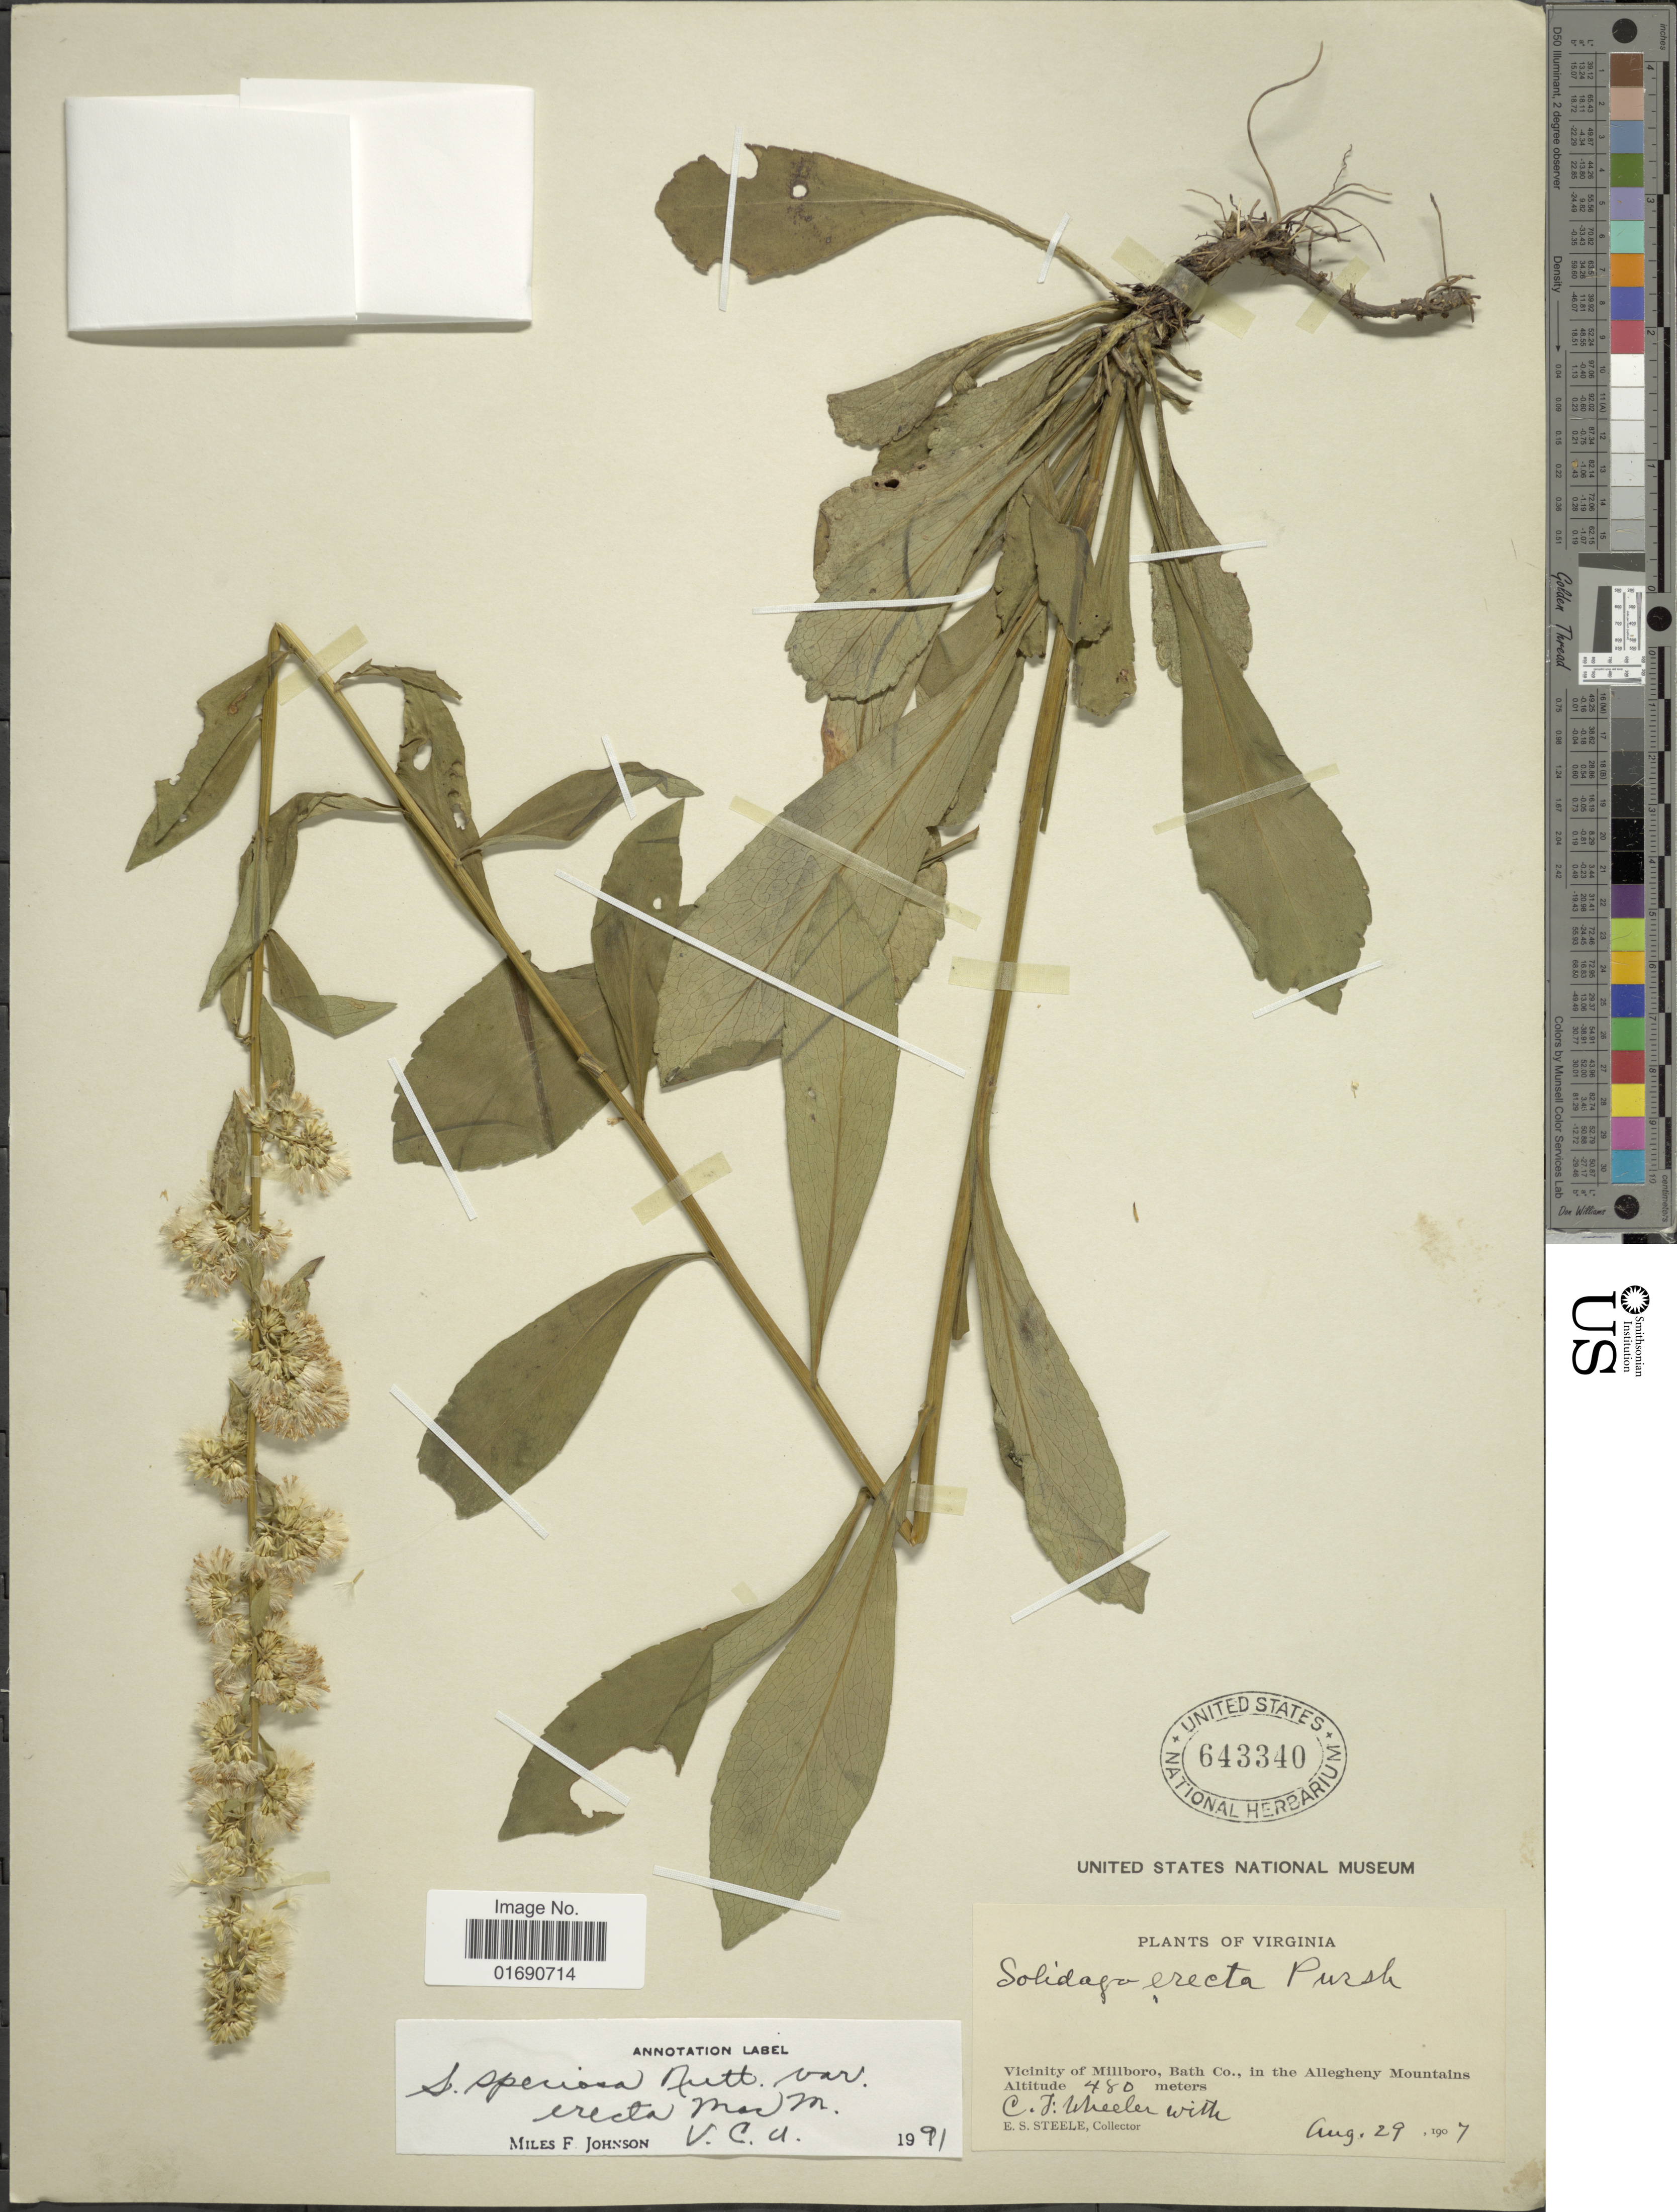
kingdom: Plantae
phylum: Tracheophyta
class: Magnoliopsida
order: Asterales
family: Asteraceae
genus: Solidago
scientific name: Solidago speciosa var. erecta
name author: (Pursh) MacMill.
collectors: C. Wheeler & E. Steele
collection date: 1907-08-29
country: United States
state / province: Virginia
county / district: Bath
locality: Vicinity of Millboro, Bath Co., in the Allegheny Mountains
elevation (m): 480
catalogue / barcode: US 643340